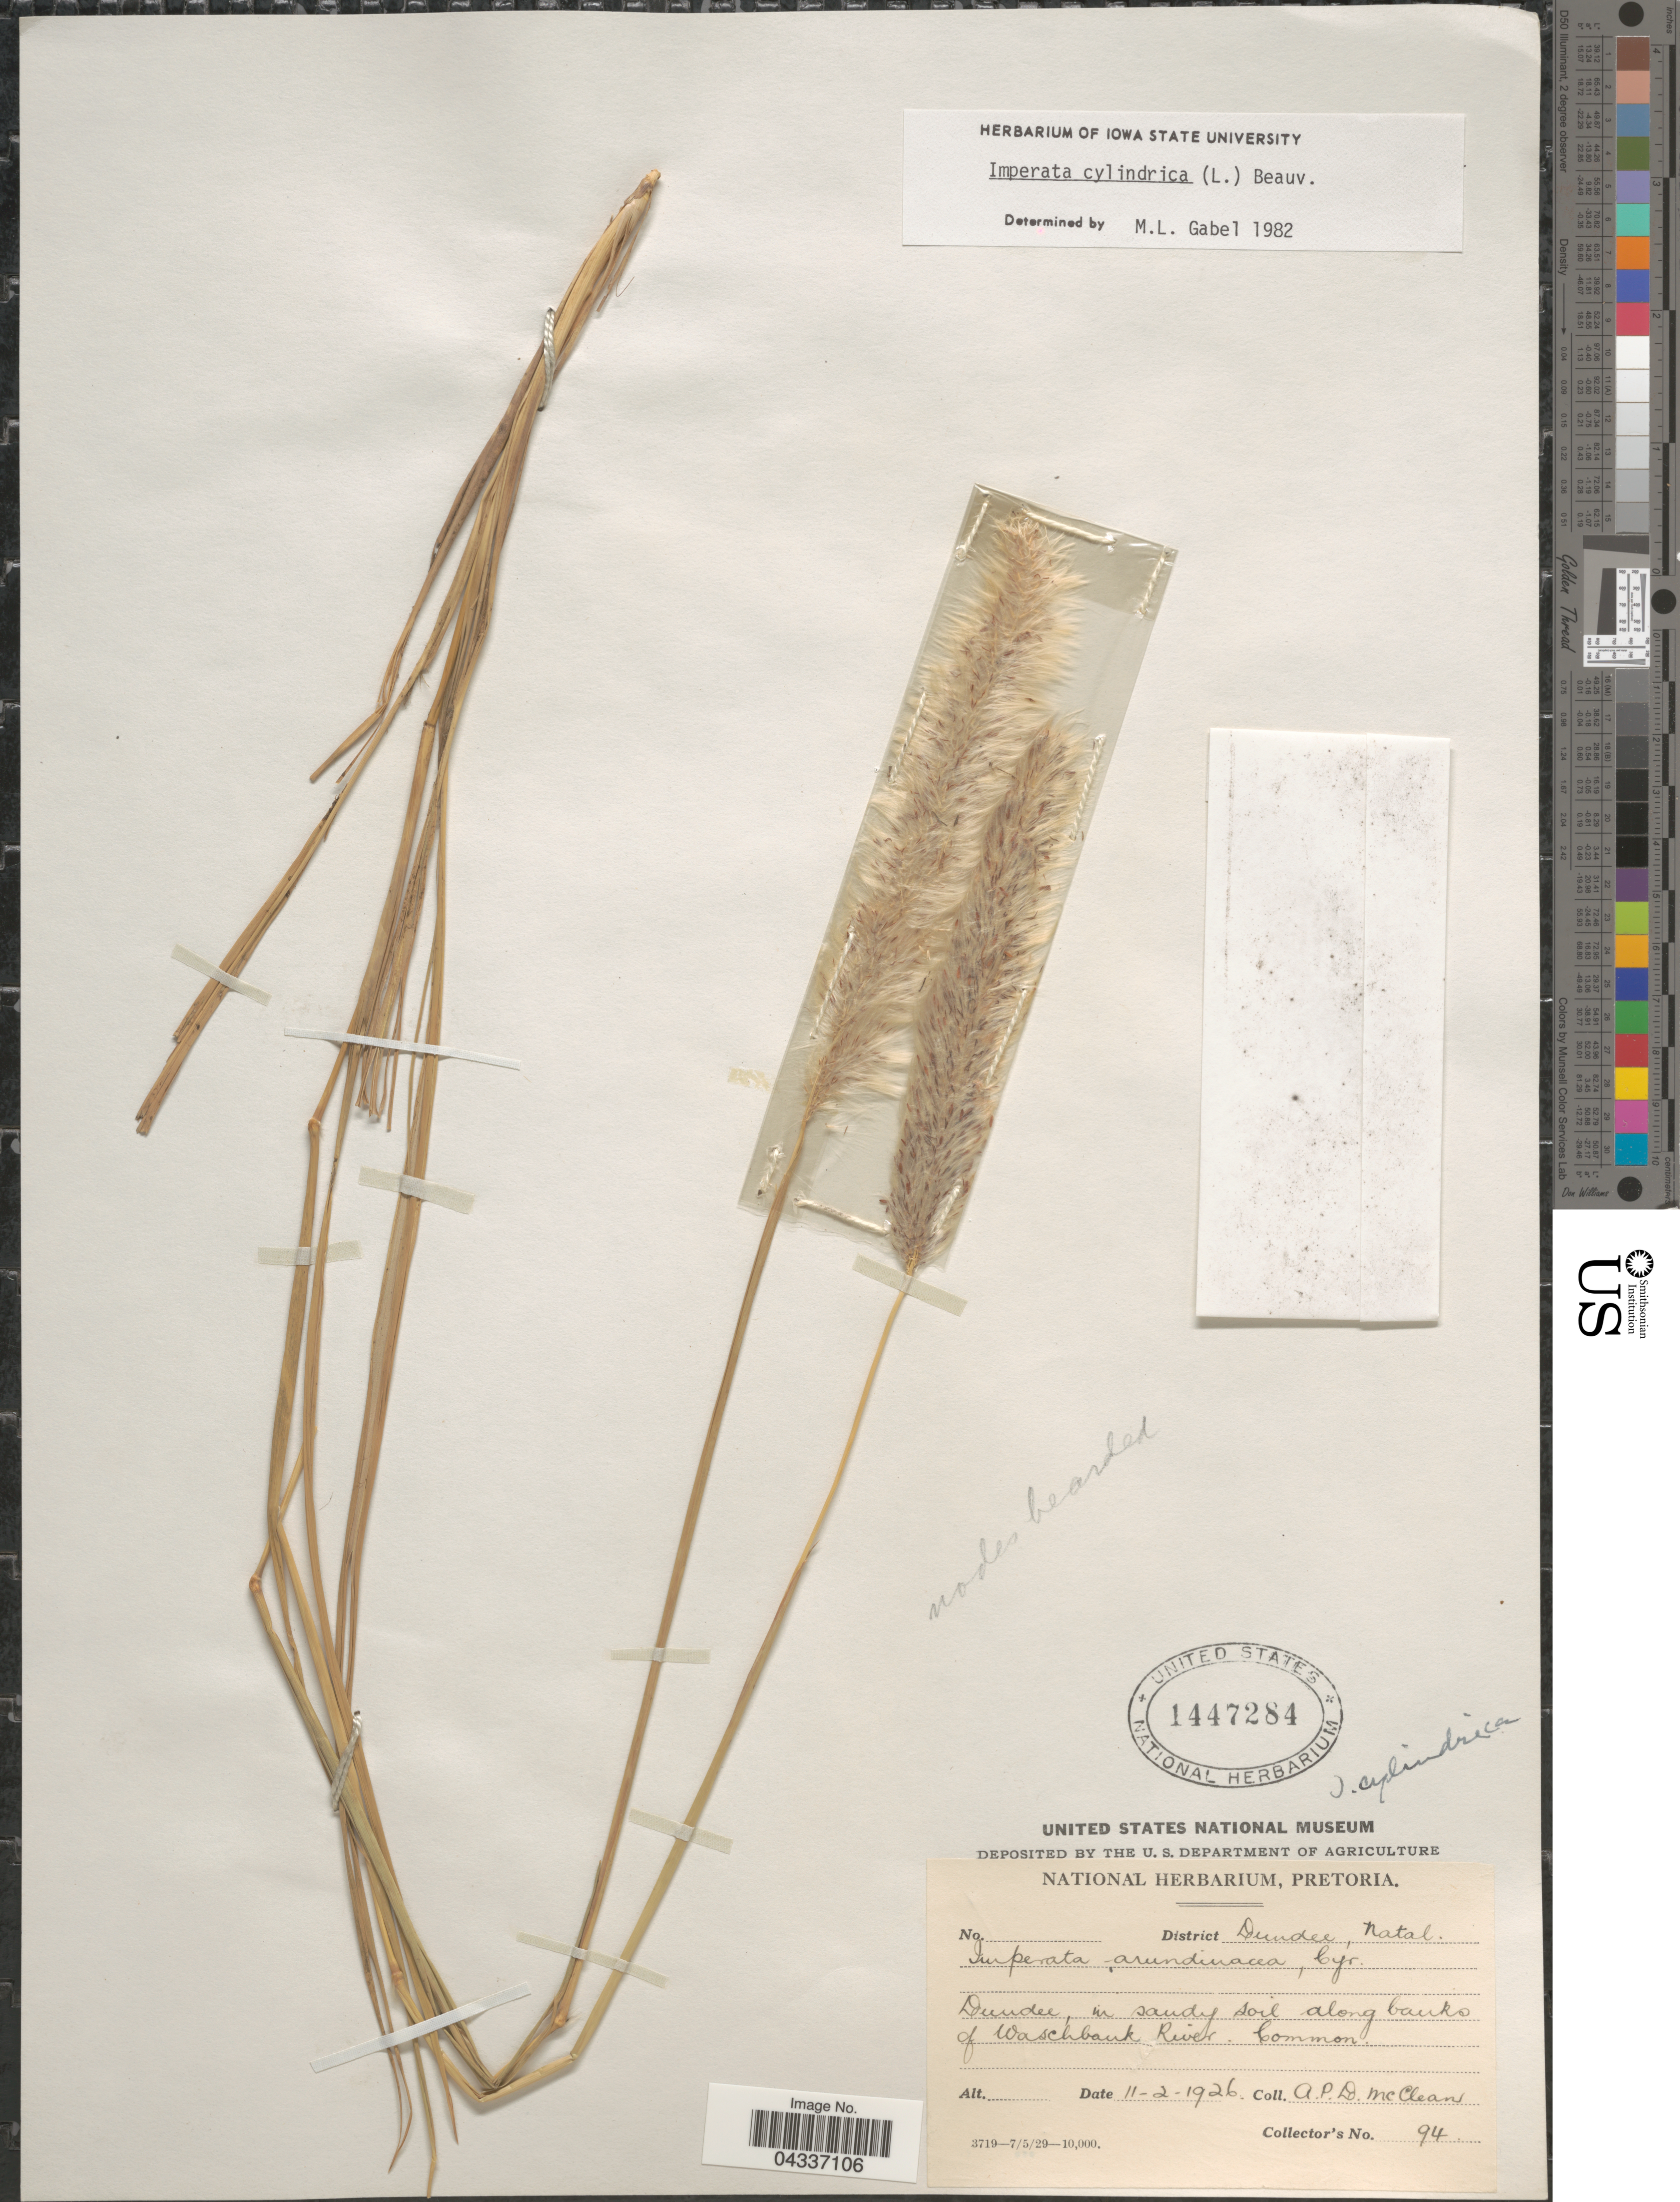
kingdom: Plantae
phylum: Tracheophyta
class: Liliopsida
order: Poales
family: Poaceae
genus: Imperata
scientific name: Imperata cylindrica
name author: (L.) P. Beauv.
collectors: A. McClean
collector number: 94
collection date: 1926-02-11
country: South Africa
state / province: KwaZulu-Natal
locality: District Dundee, Natal. Dundee, in sandy soil along banks of Waschbank River.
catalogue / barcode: US 1447284